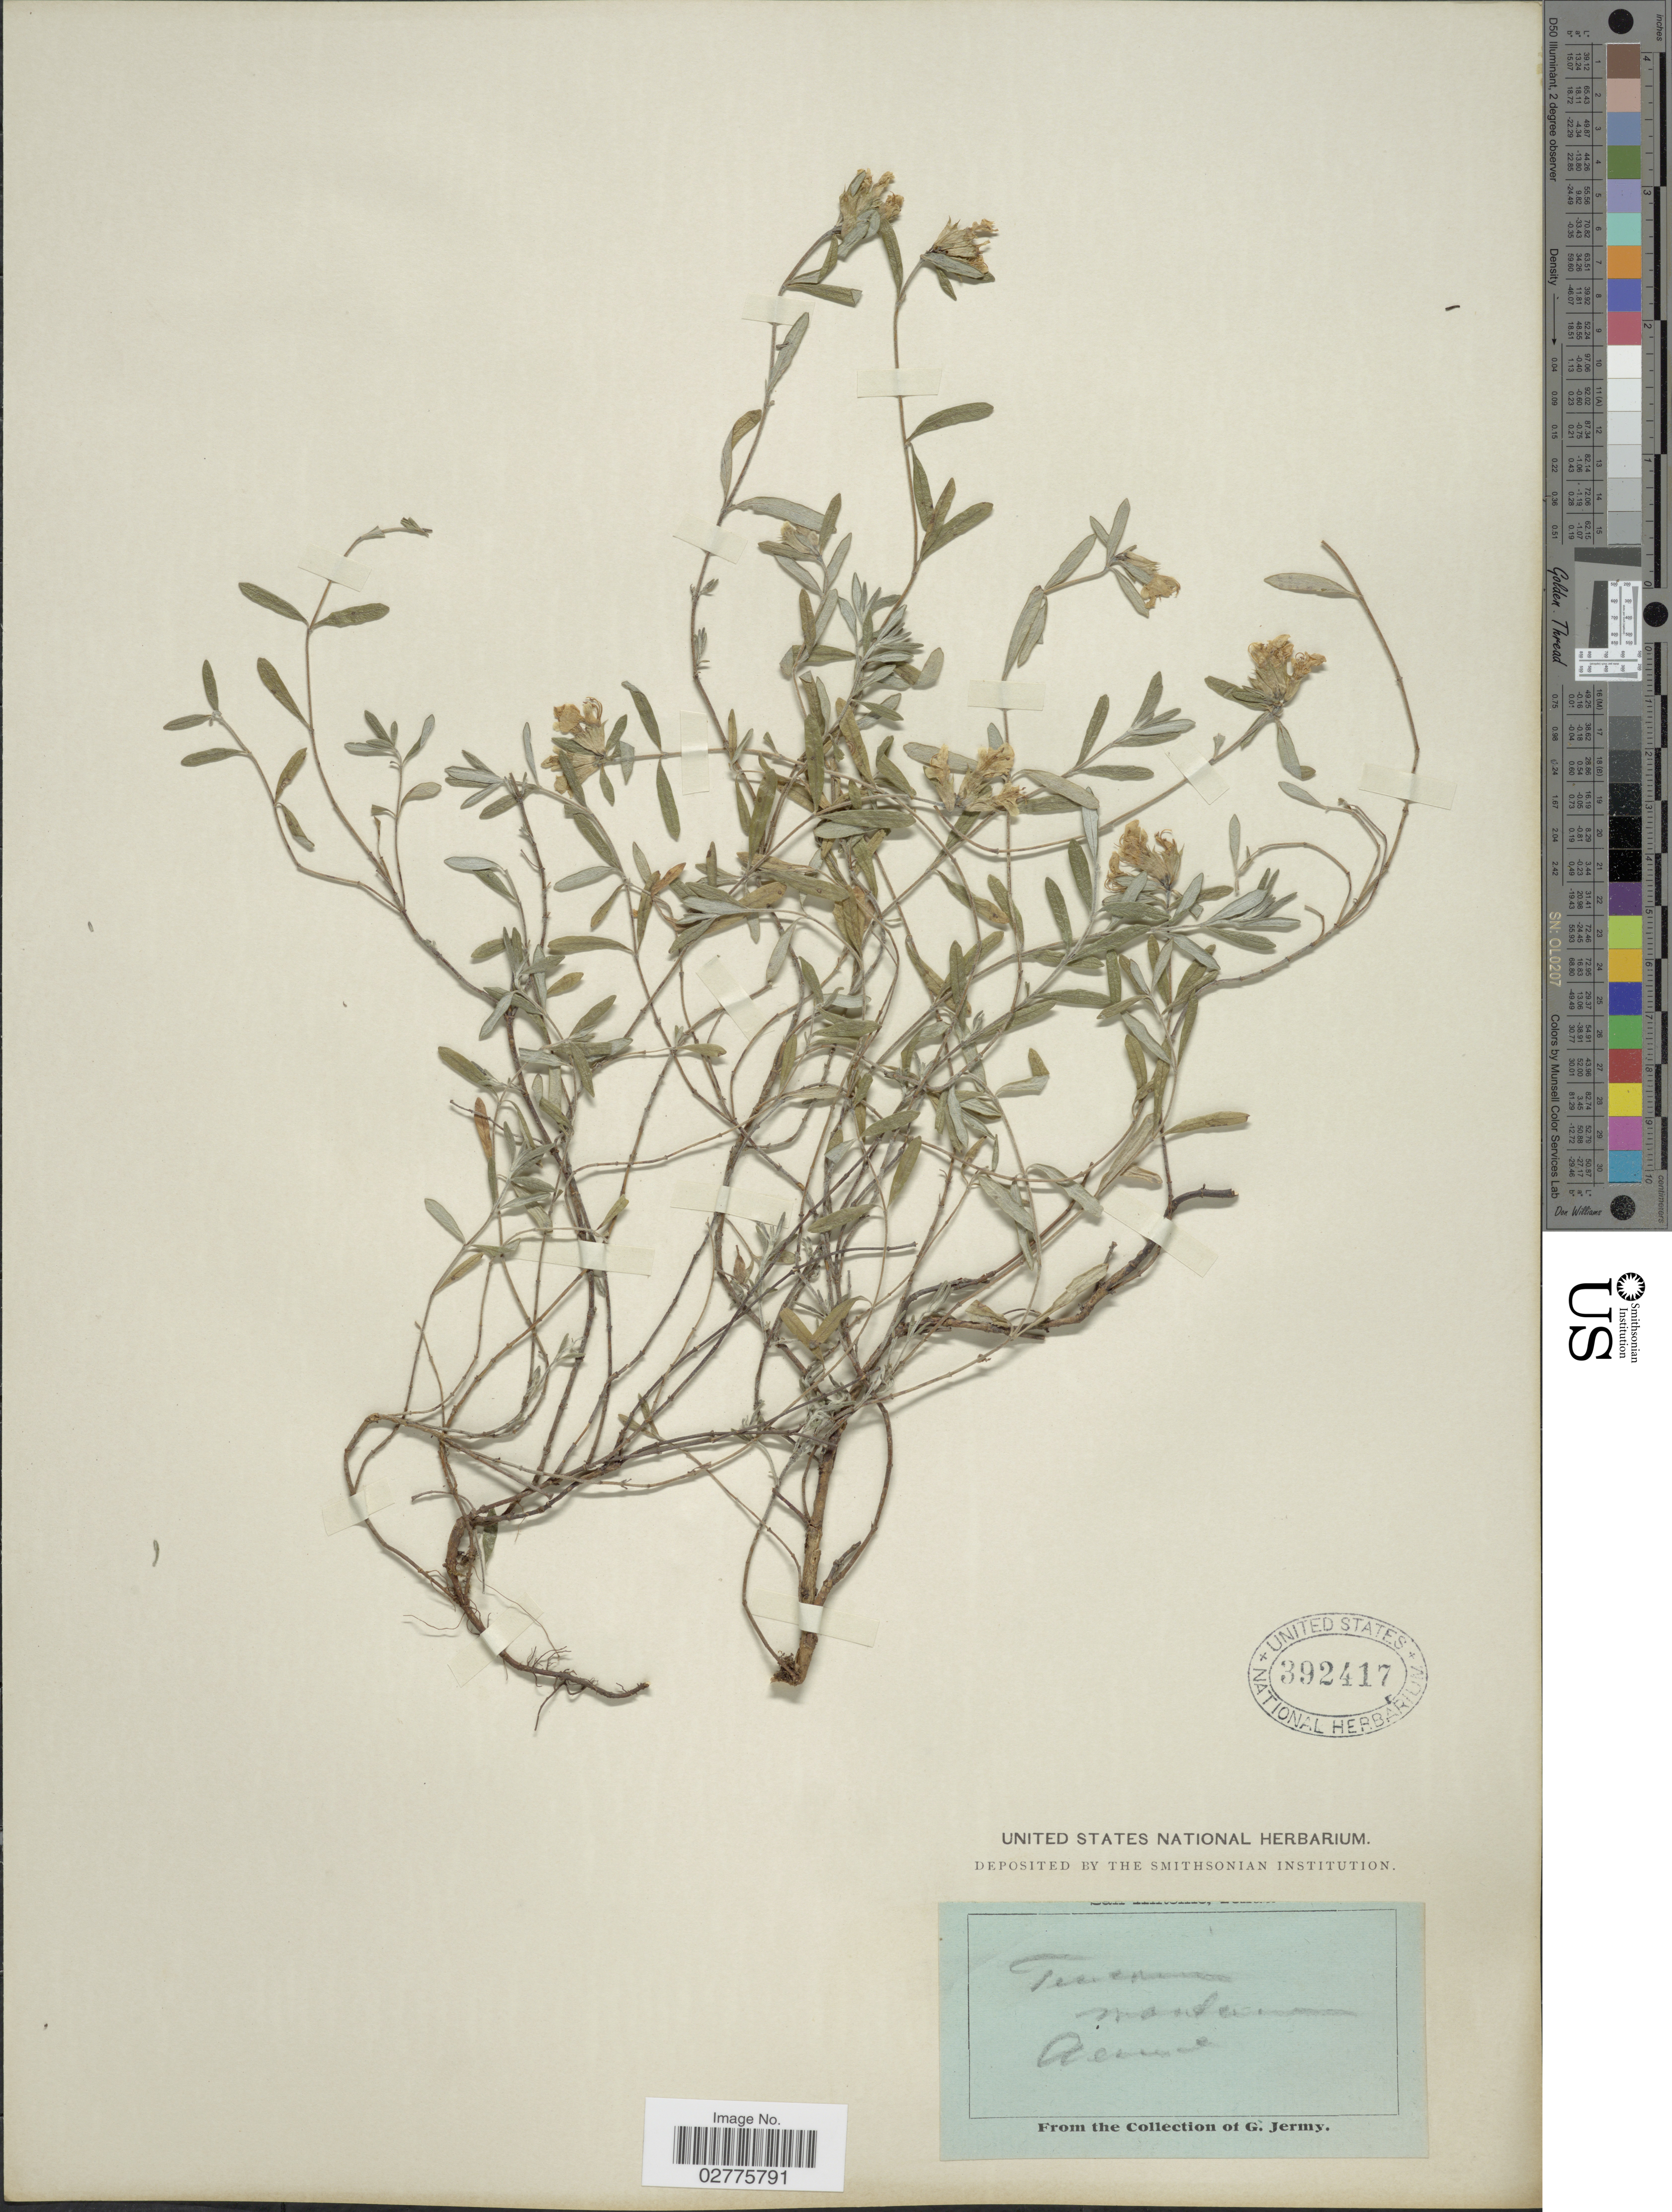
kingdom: Plantae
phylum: Tracheophyta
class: Magnoliopsida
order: Lamiales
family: Lamiaceae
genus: Teucrium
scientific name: Teucrium montanum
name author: L.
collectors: G. Jermy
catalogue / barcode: US 392417